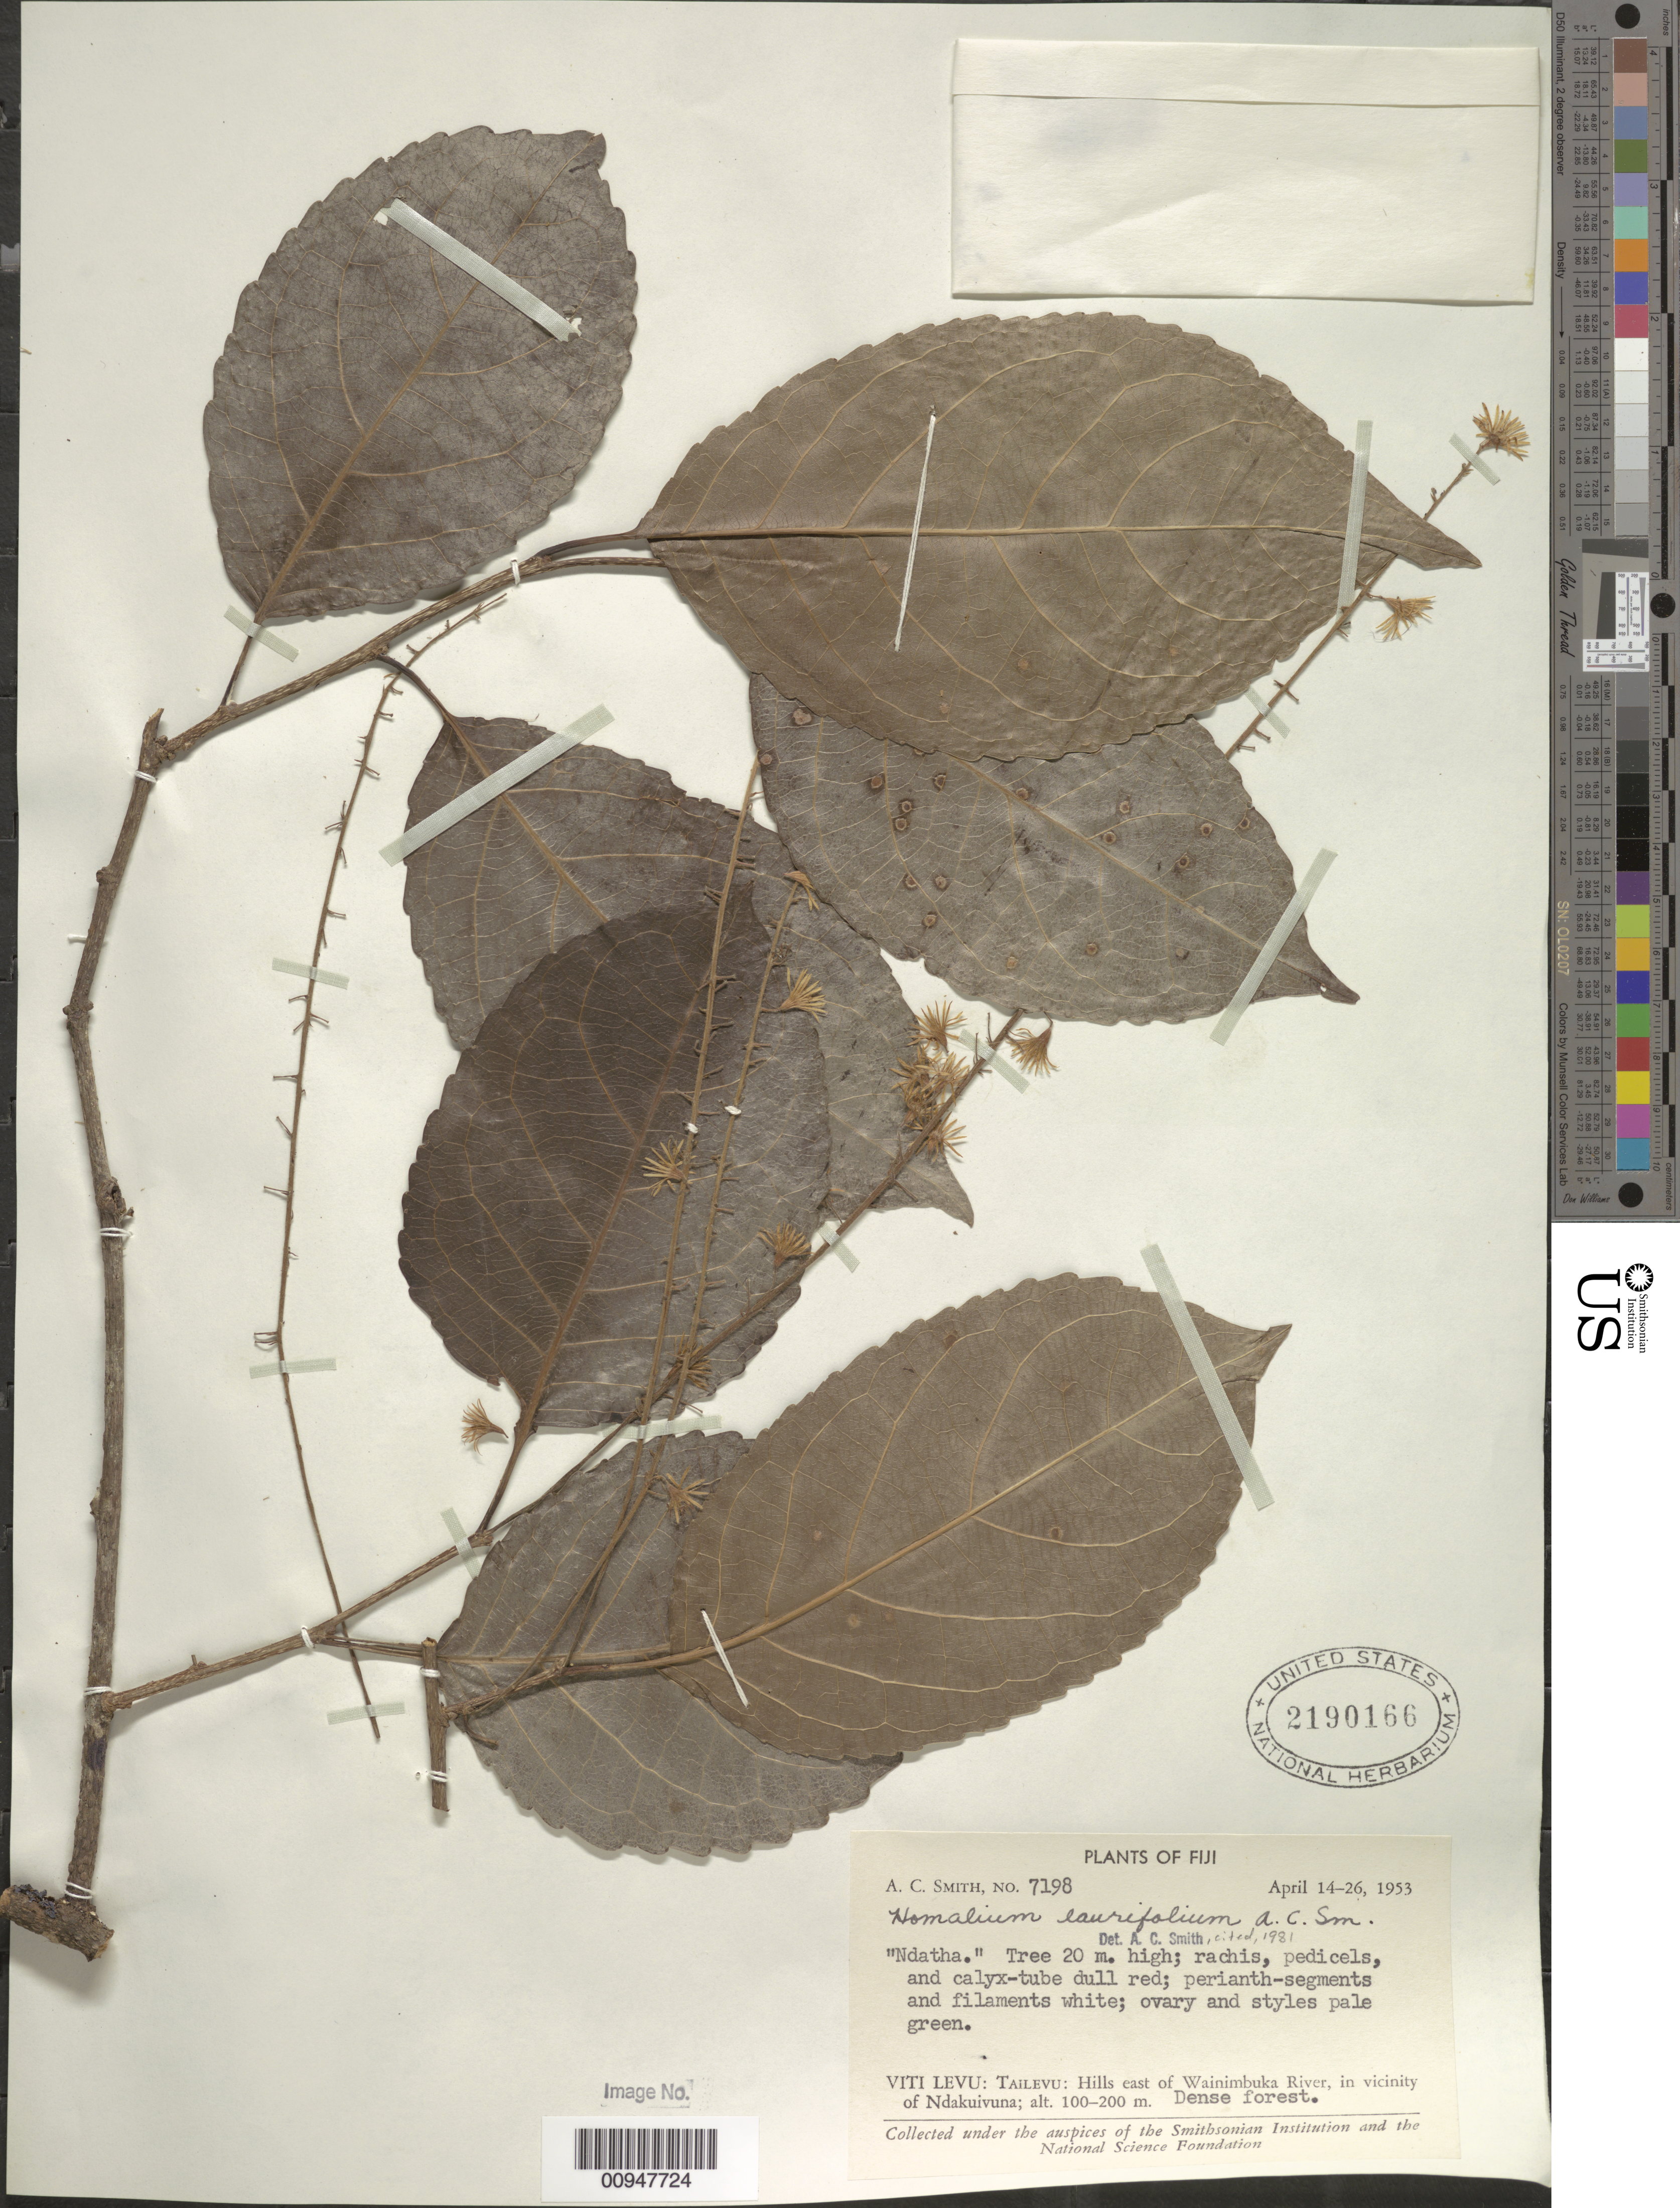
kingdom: Plantae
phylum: Tracheophyta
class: Magnoliopsida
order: Malpighiales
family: Salicaceae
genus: Homalium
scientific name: Homalium laurifolium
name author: A.C. Sm.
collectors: C. A. Smith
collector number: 7198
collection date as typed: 14 Apr 1953 to 26 Apr 1953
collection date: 1953-04-14/1953-04-26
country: Fiji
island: Viti Levu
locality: Viti Levu:Tailevu: Hills east of Wainimbuka River in vicinity of Ndakuivuna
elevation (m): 100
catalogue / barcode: US 2190166